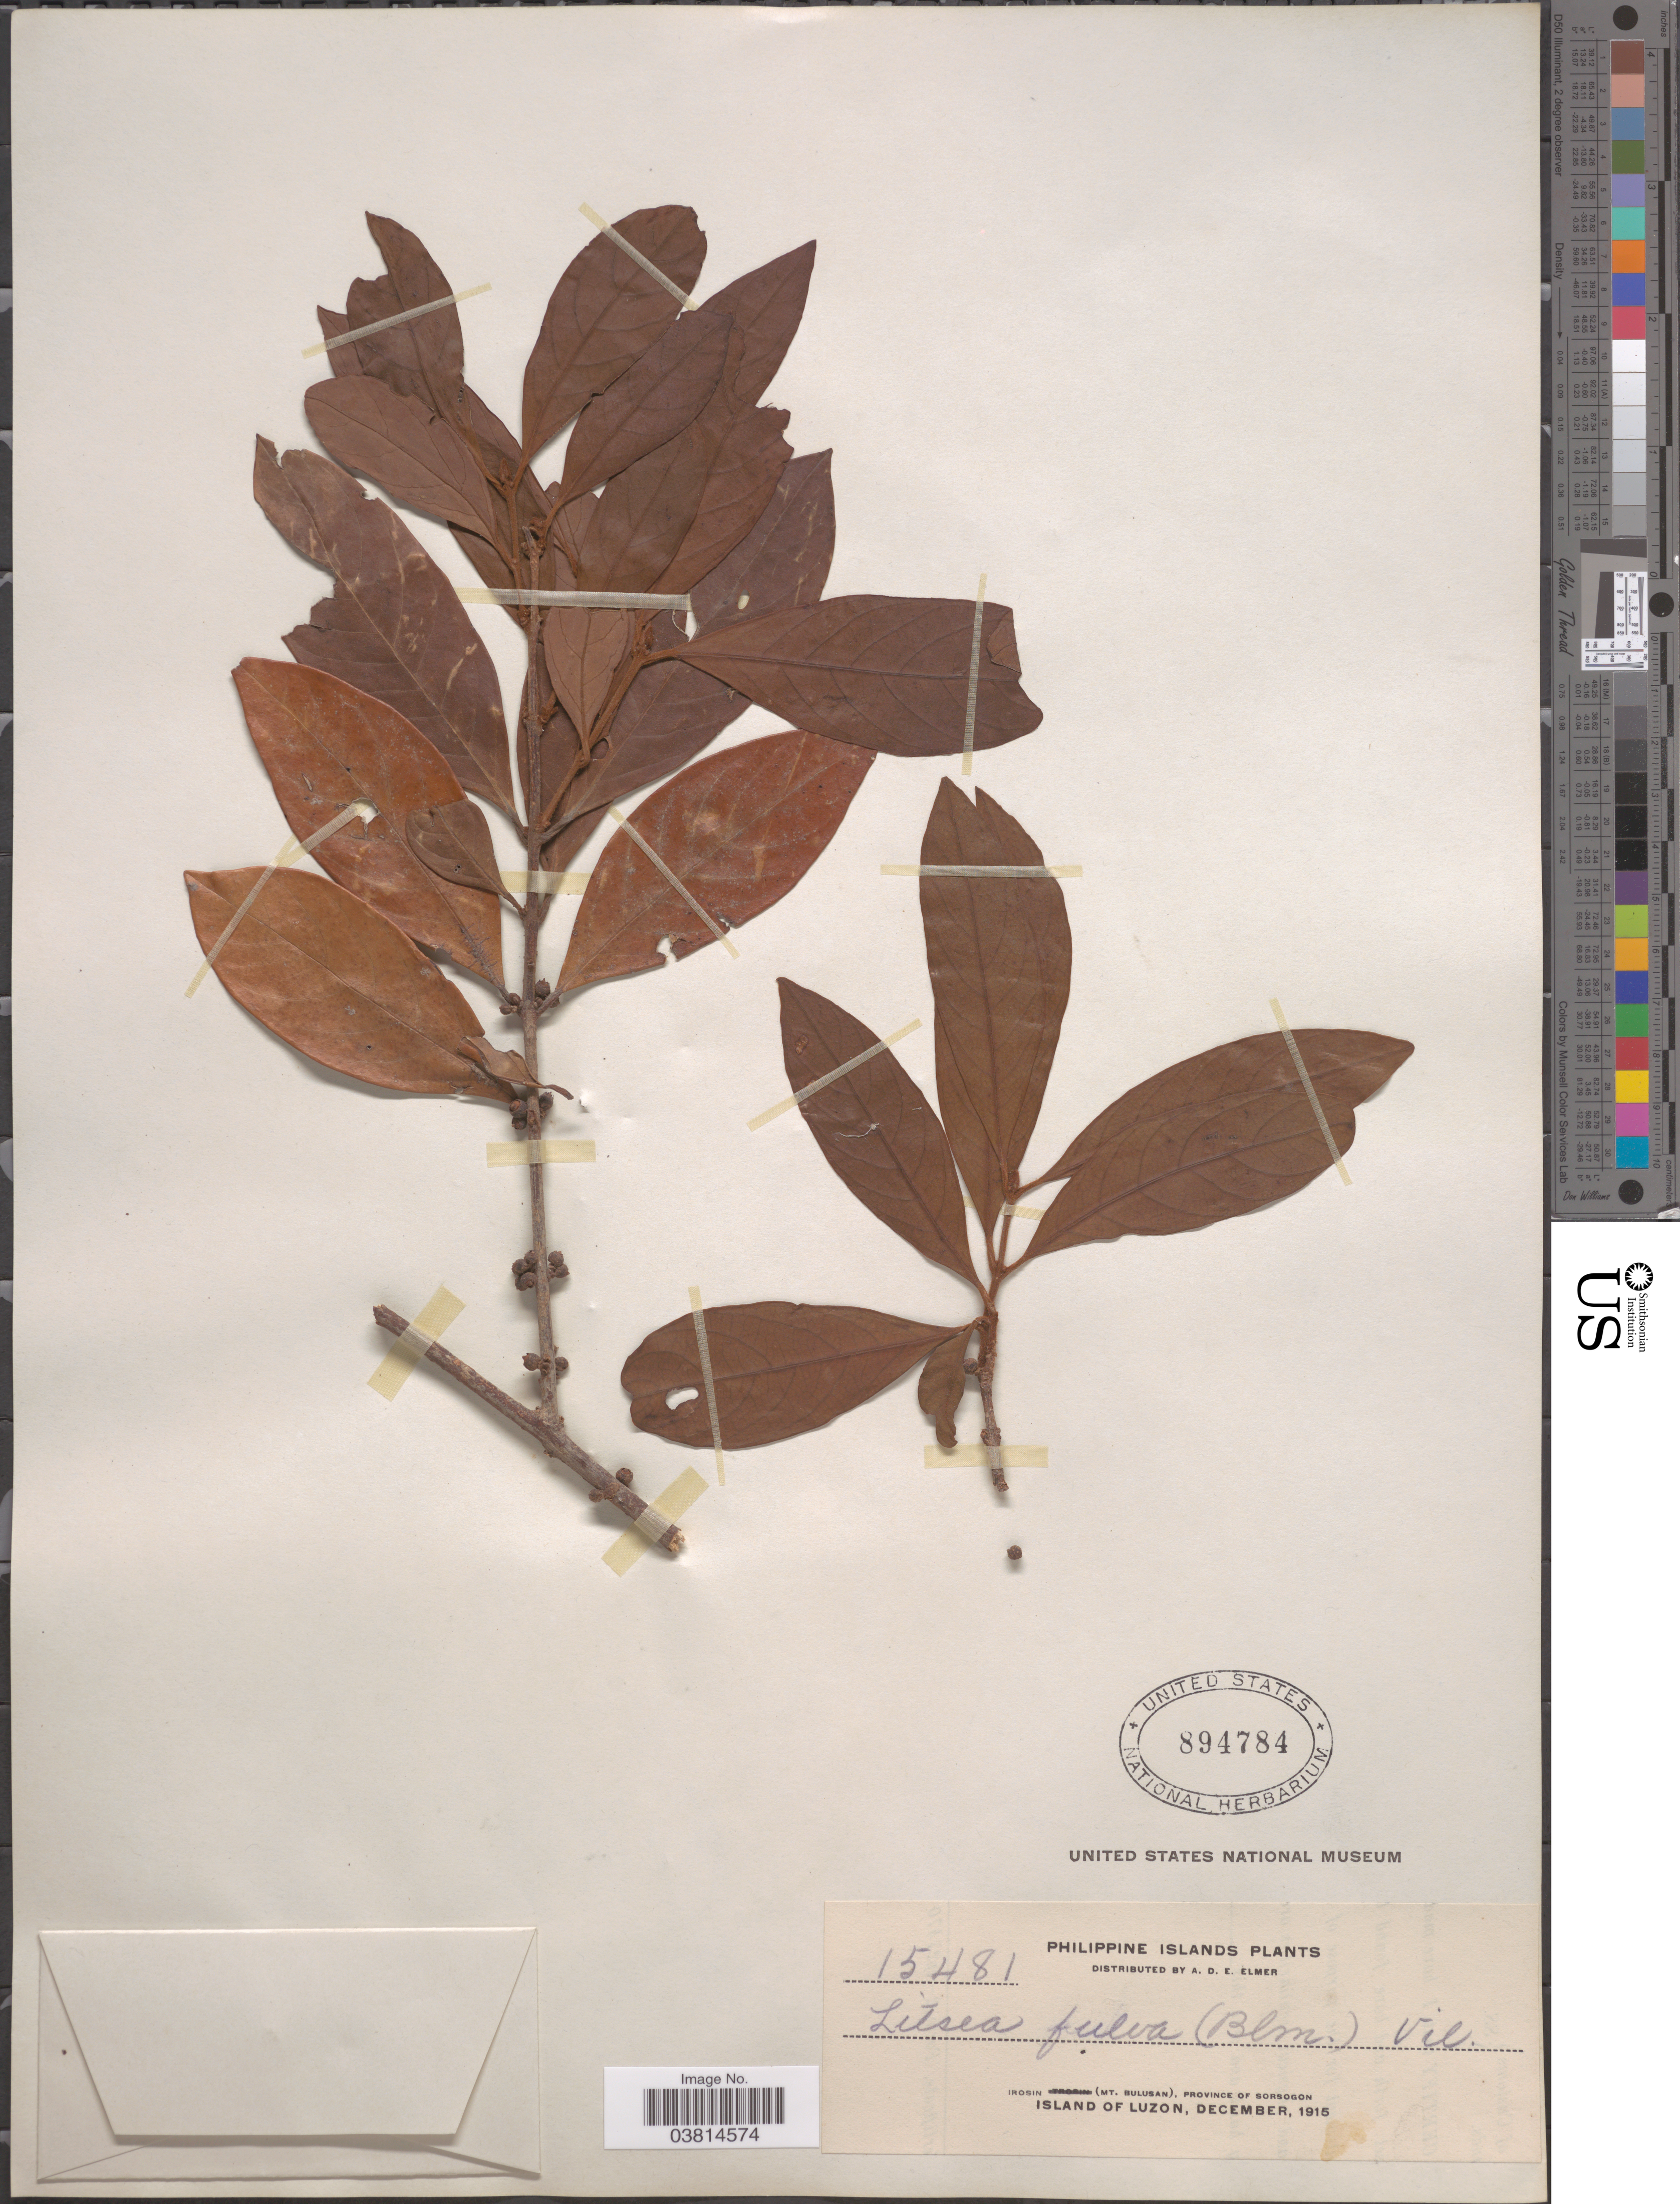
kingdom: Plantae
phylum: Tracheophyta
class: Magnoliopsida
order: Laurales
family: Lauraceae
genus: Litsea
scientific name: Litsea fulva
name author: (Blume) Fern.-Vill.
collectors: A. D. E. Elmer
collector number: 15481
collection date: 1915-12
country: Philippines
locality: Irosin (Mt. Bulusan), Province of Sorsogon. Island of Luzon.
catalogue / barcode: US 894784